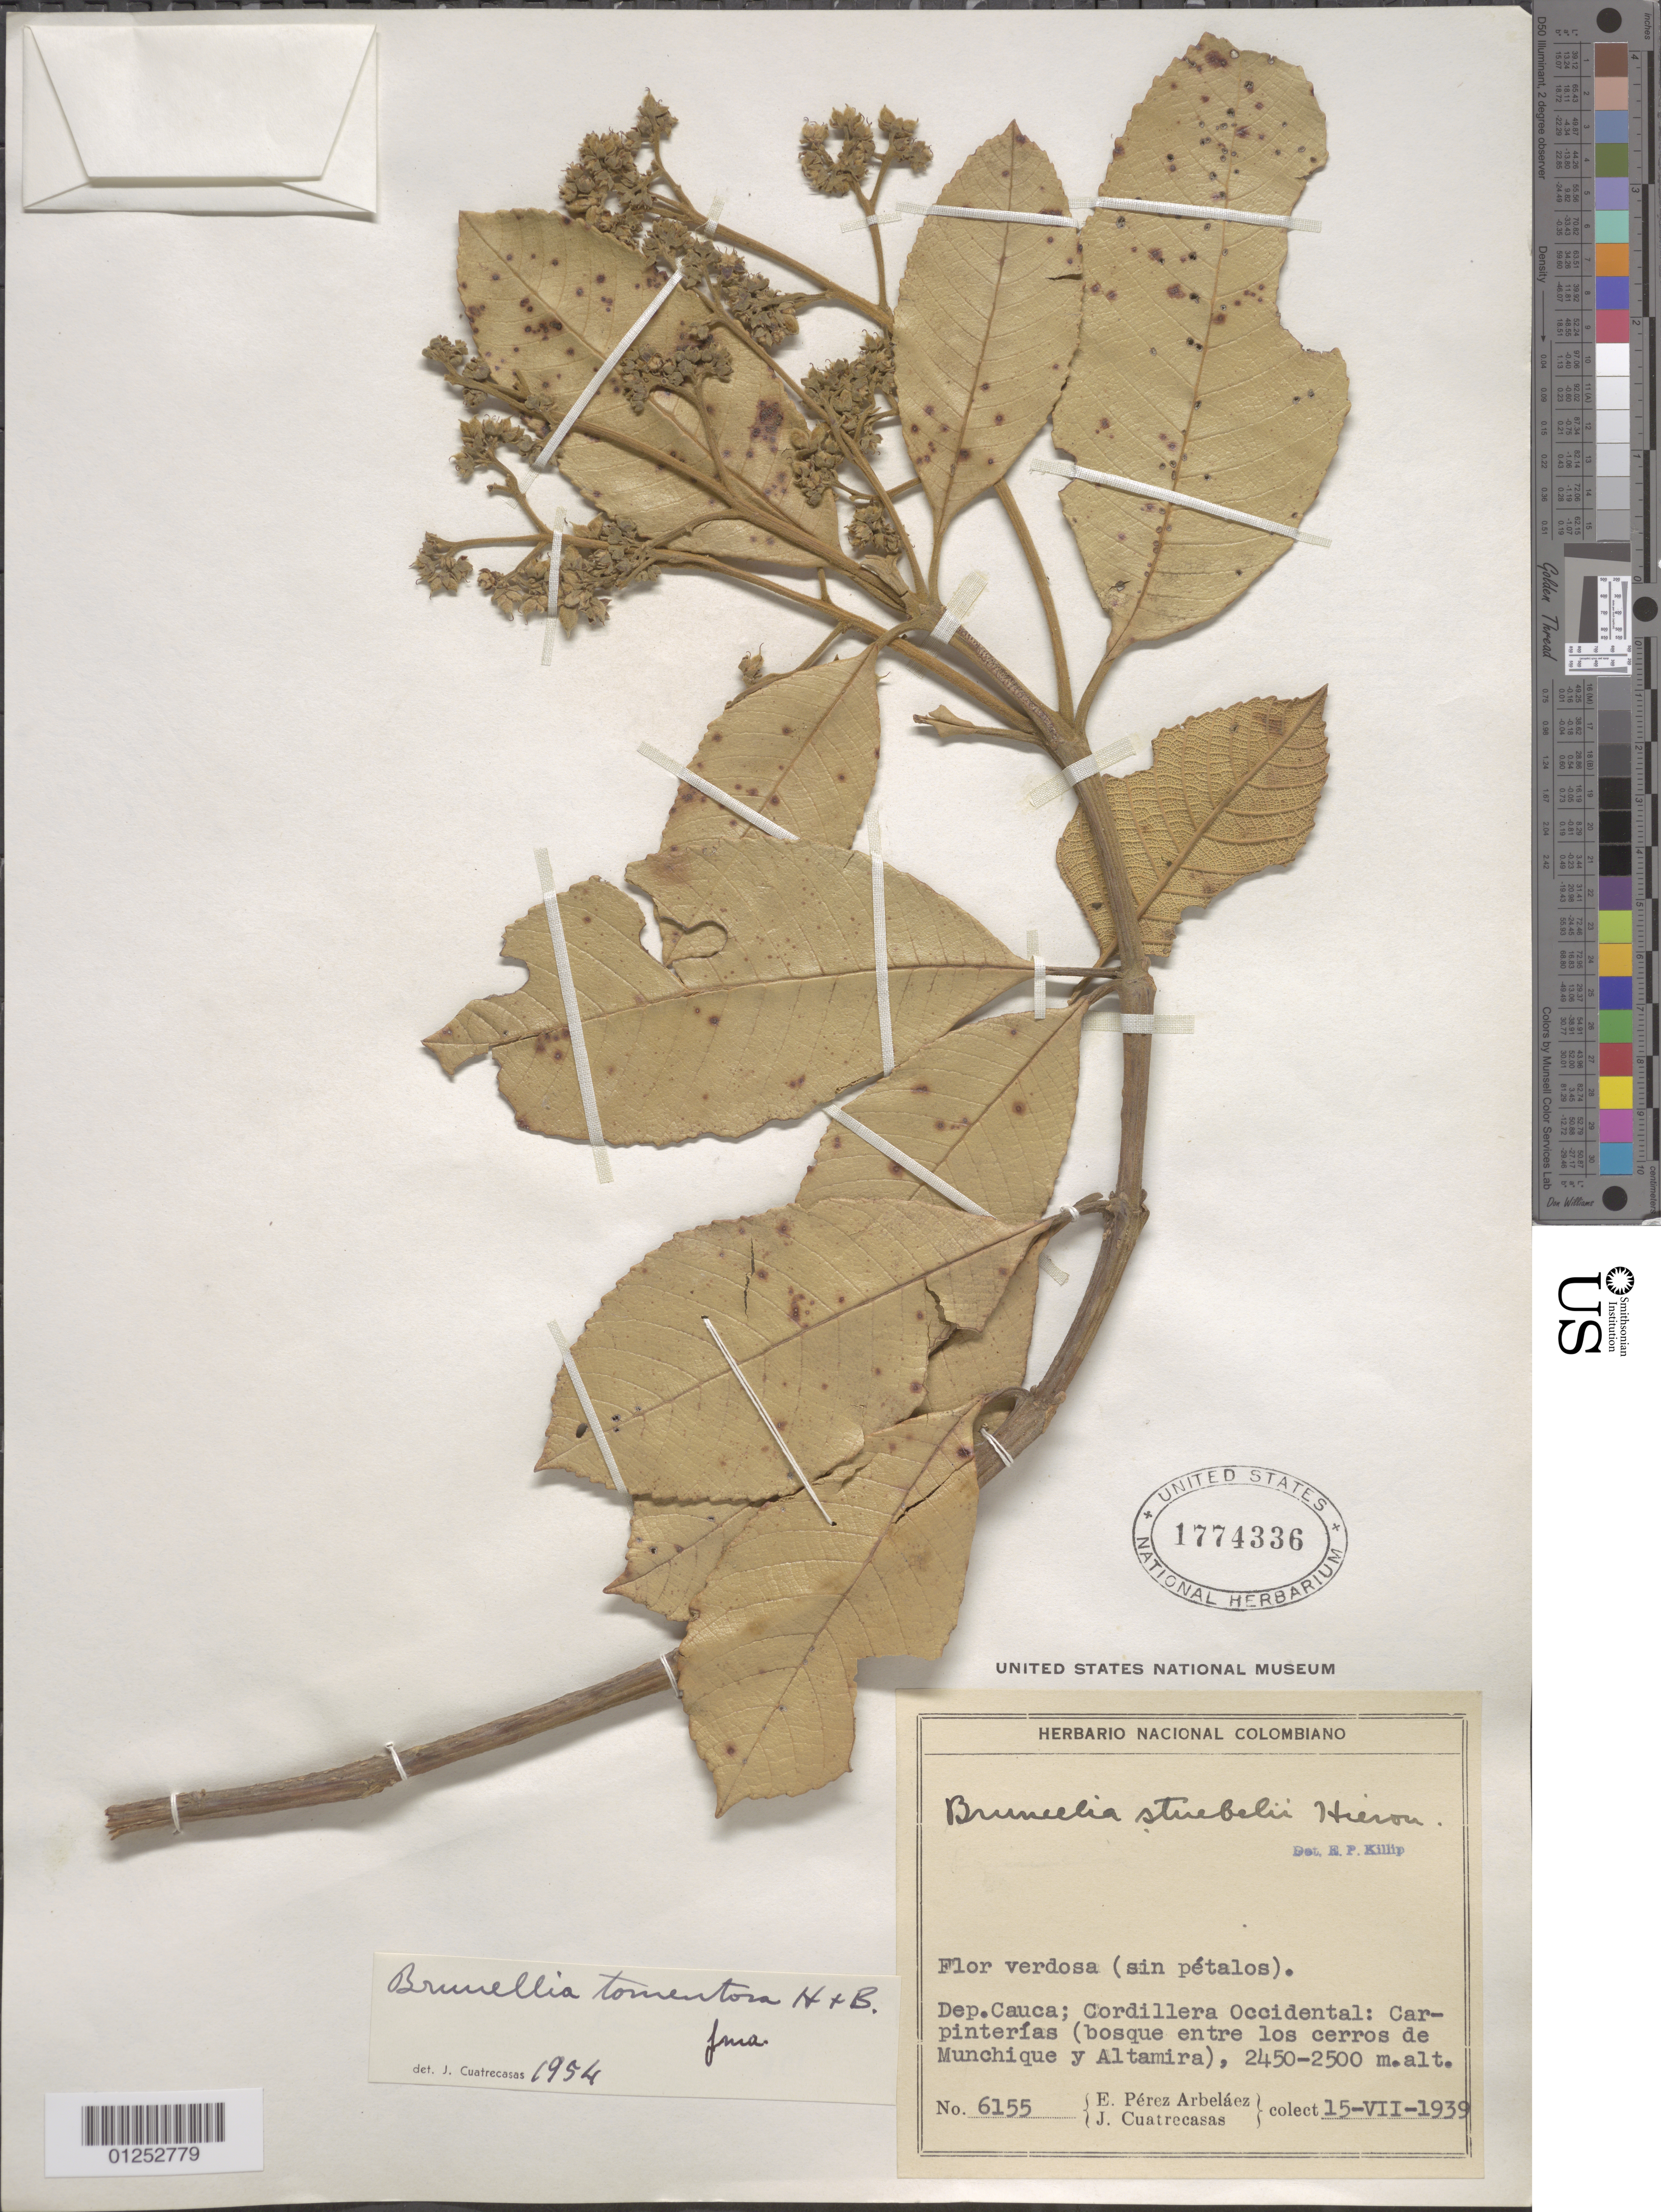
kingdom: Plantae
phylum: Tracheophyta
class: Magnoliopsida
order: Oxalidales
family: Brunelliaceae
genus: Brunellia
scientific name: Brunellia stuebelii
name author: Hieron.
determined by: Cuatrecasas, J.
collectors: E. Pérez Arbeláez & J. Cuatrecasas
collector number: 6155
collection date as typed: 15 Jul 1939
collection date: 1939-07-15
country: Colombia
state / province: Cauca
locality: Cordillera Occidental; Carpinterias (bosque entre los cerros de Munchique y Altamira)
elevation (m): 2450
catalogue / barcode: US 1774336